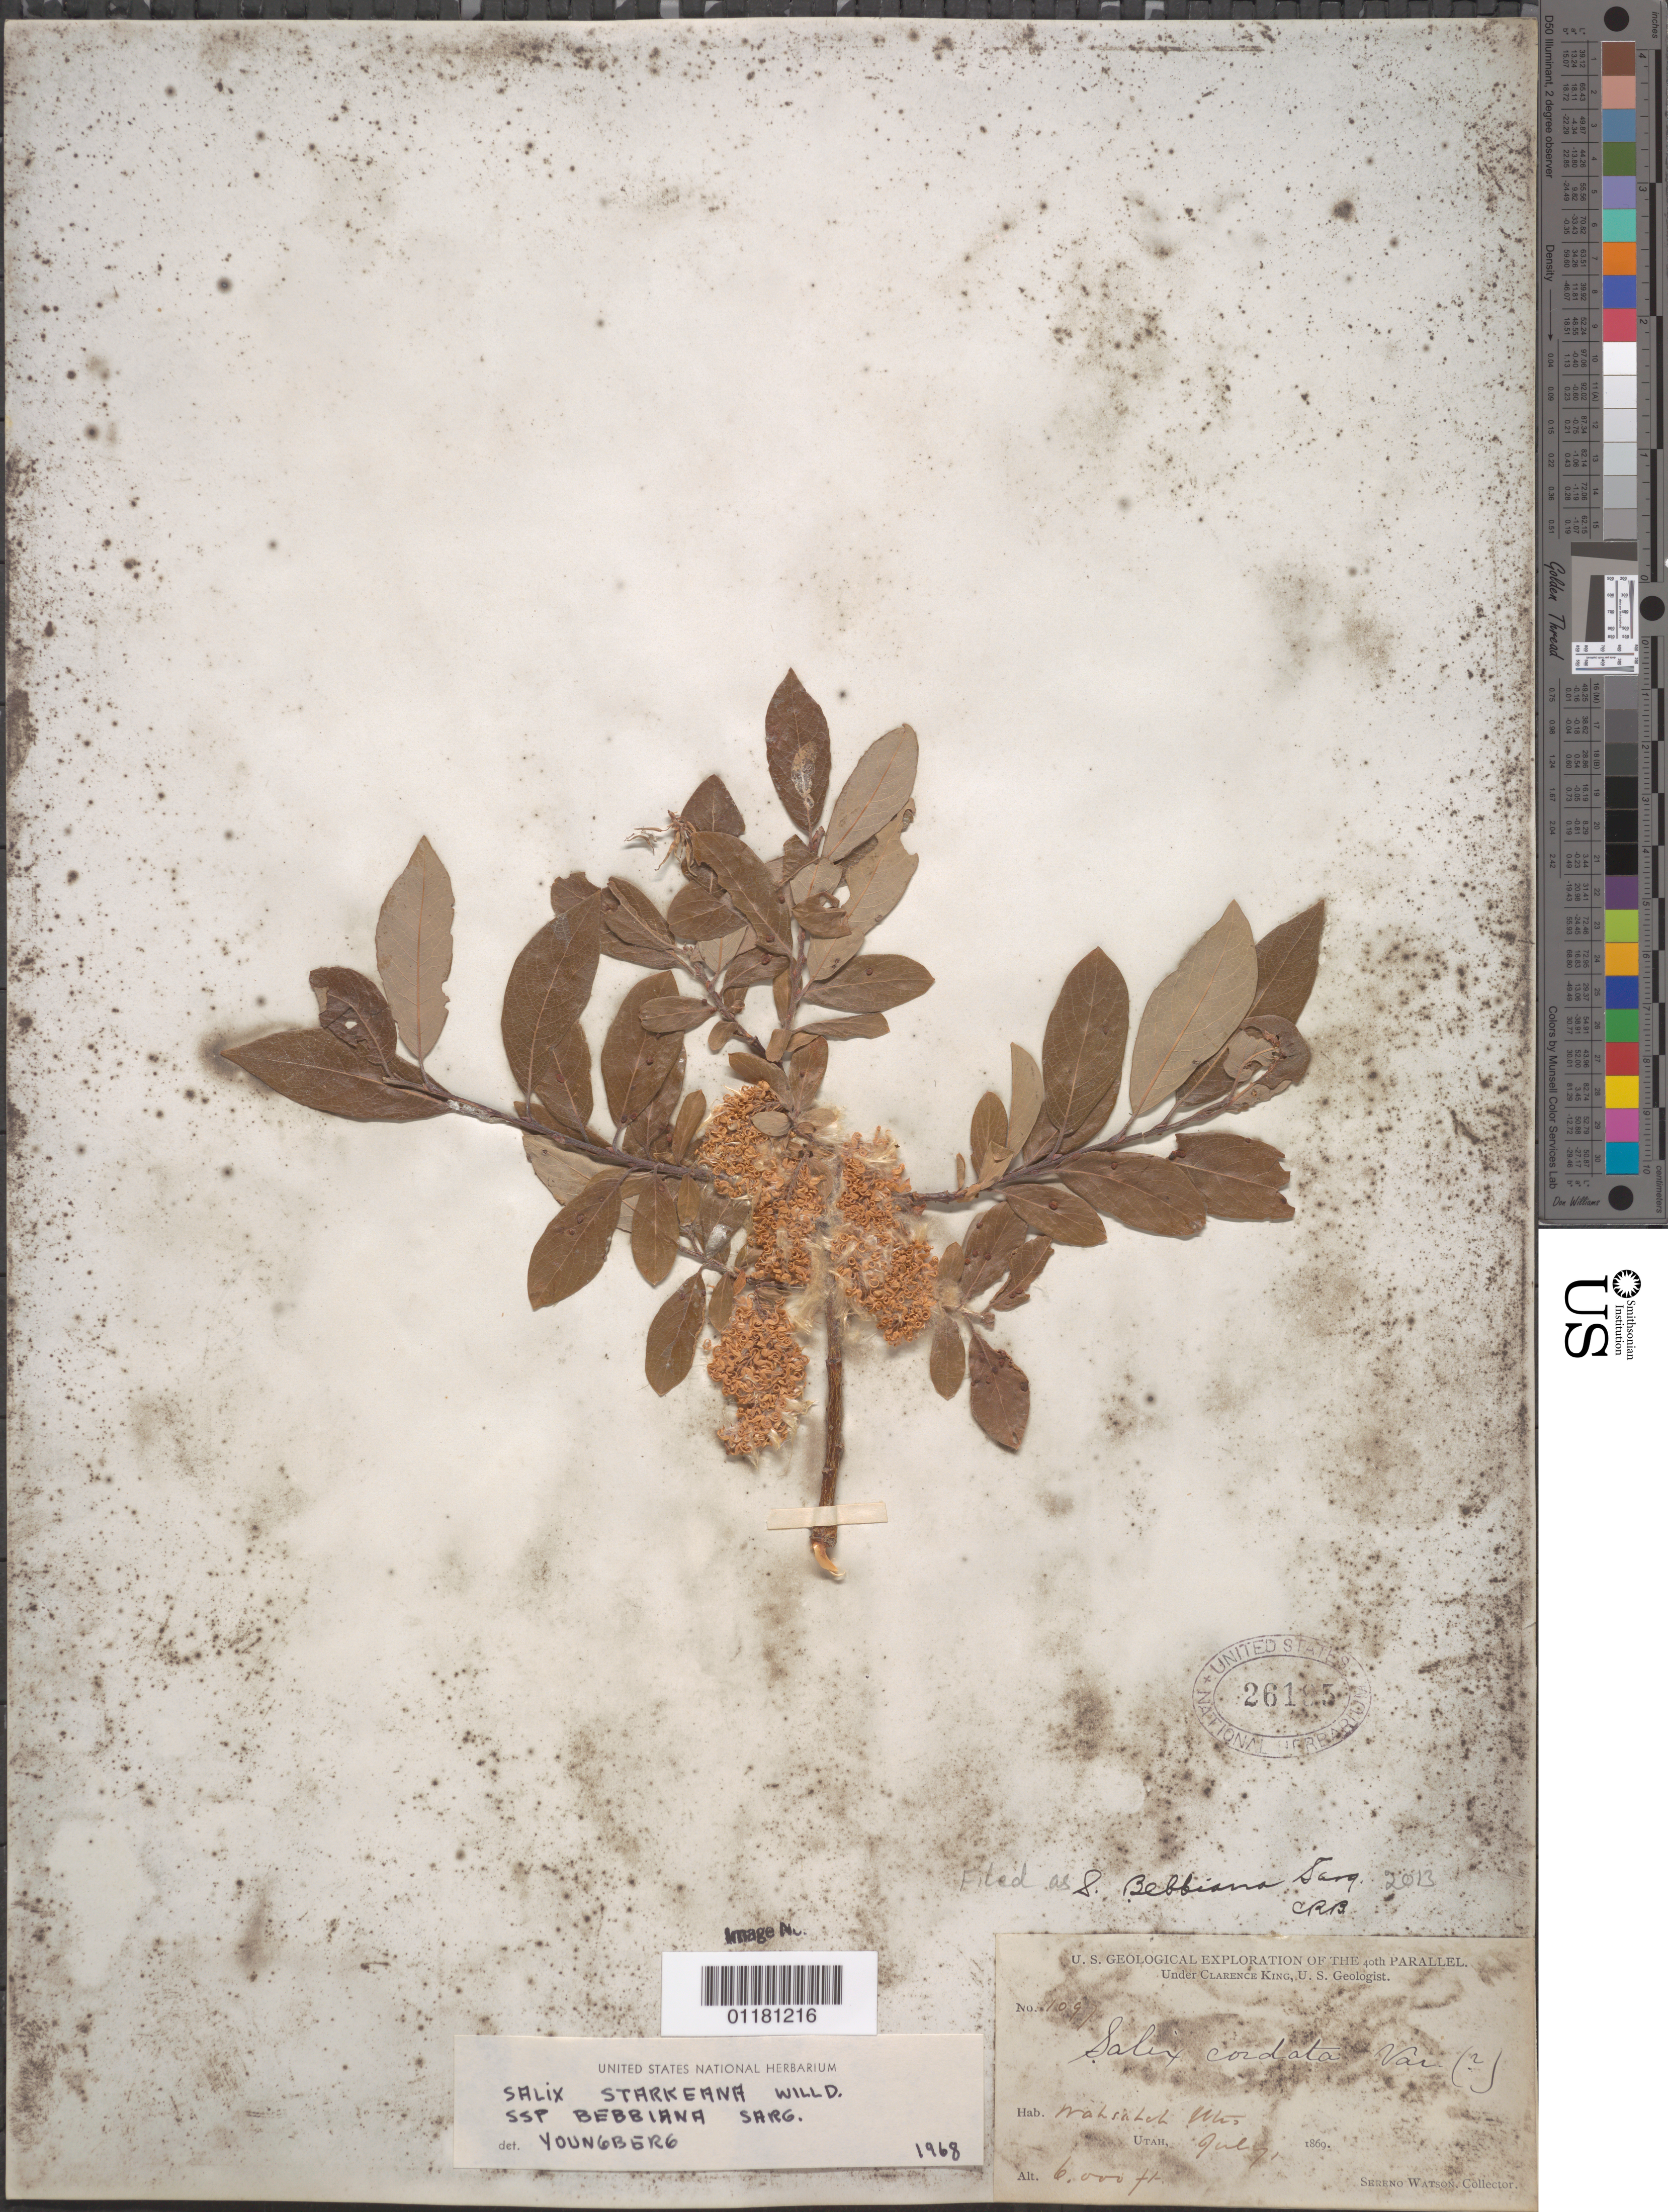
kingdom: Plantae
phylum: Tracheophyta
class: Magnoliopsida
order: Malpighiales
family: Salicaceae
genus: Salix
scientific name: Salix bebbiana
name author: Sarg.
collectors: S. Watson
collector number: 1097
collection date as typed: Jul 1869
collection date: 1869-07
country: United States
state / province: Utah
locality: Wasatch Mts.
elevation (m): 1829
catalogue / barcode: US 26195